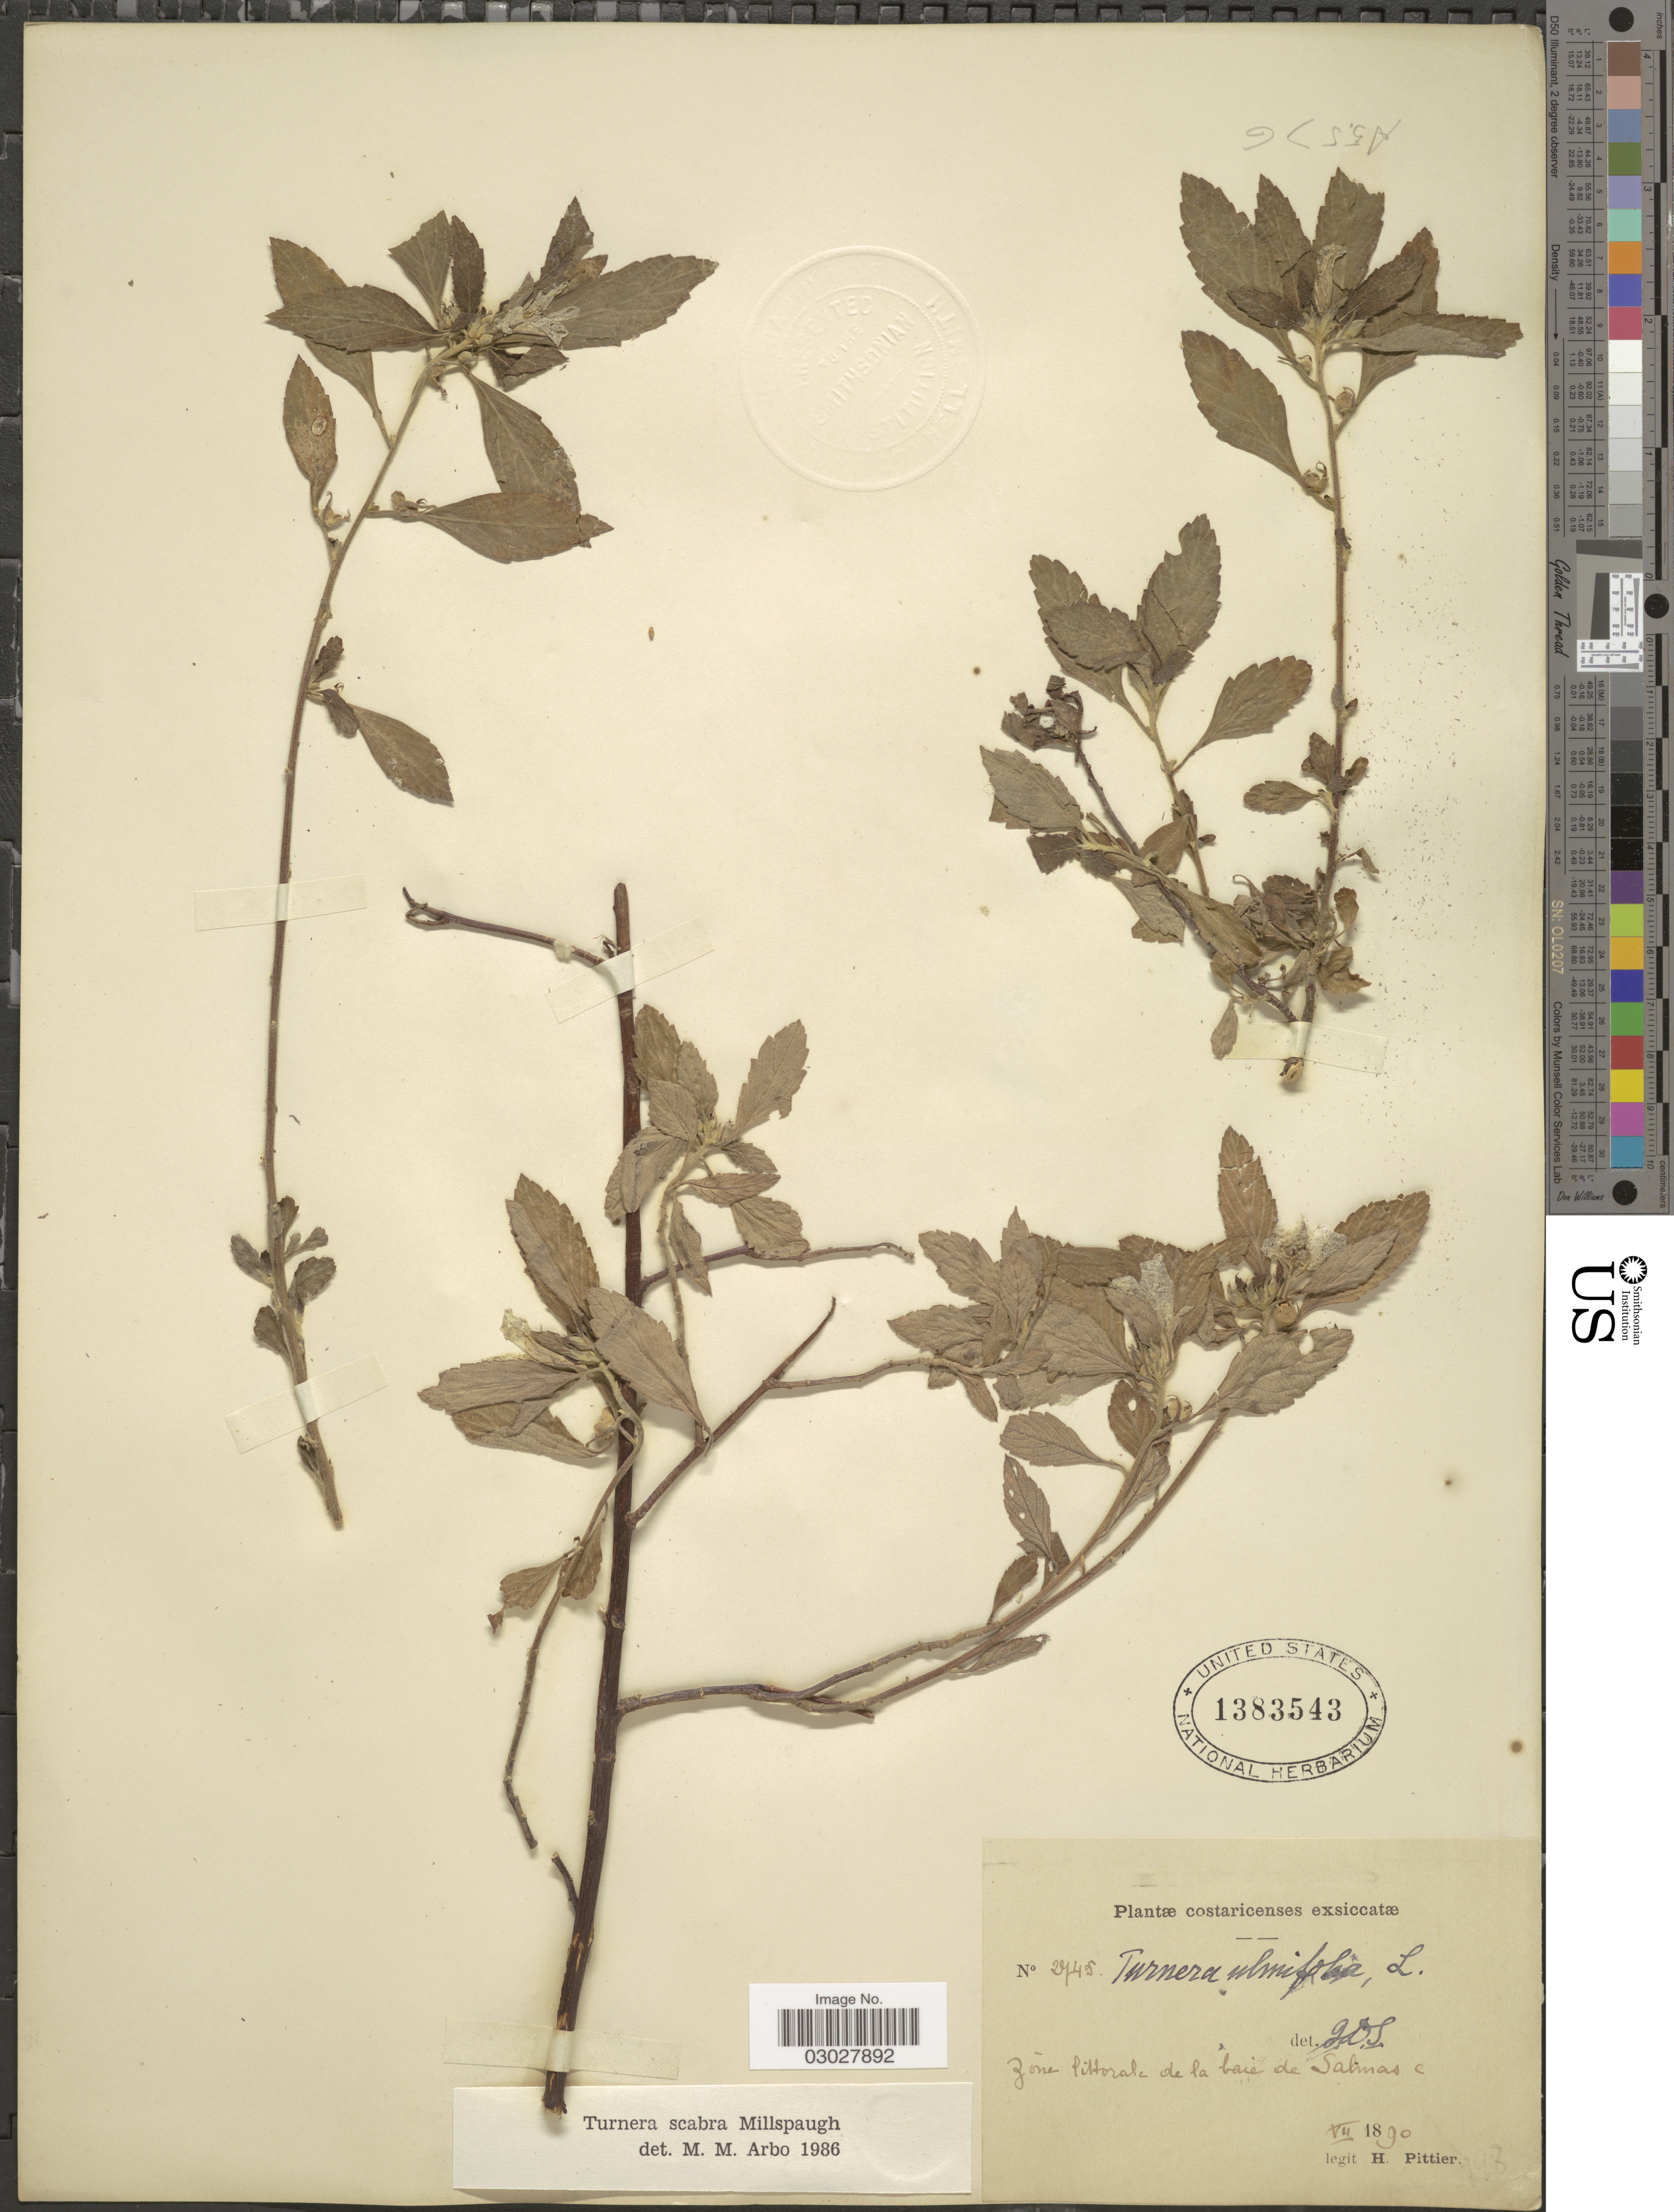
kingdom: Plantae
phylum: Tracheophyta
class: Magnoliopsida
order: Malpighiales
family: Turneraceae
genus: Turnera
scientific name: Turnera scabra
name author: Millsp.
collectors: H. F. Pittier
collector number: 2745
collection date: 1890-07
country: Costa Rica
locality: Zône littorale de la baie de Salinas [costal area of Salinas Bay]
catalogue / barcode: US 1383543